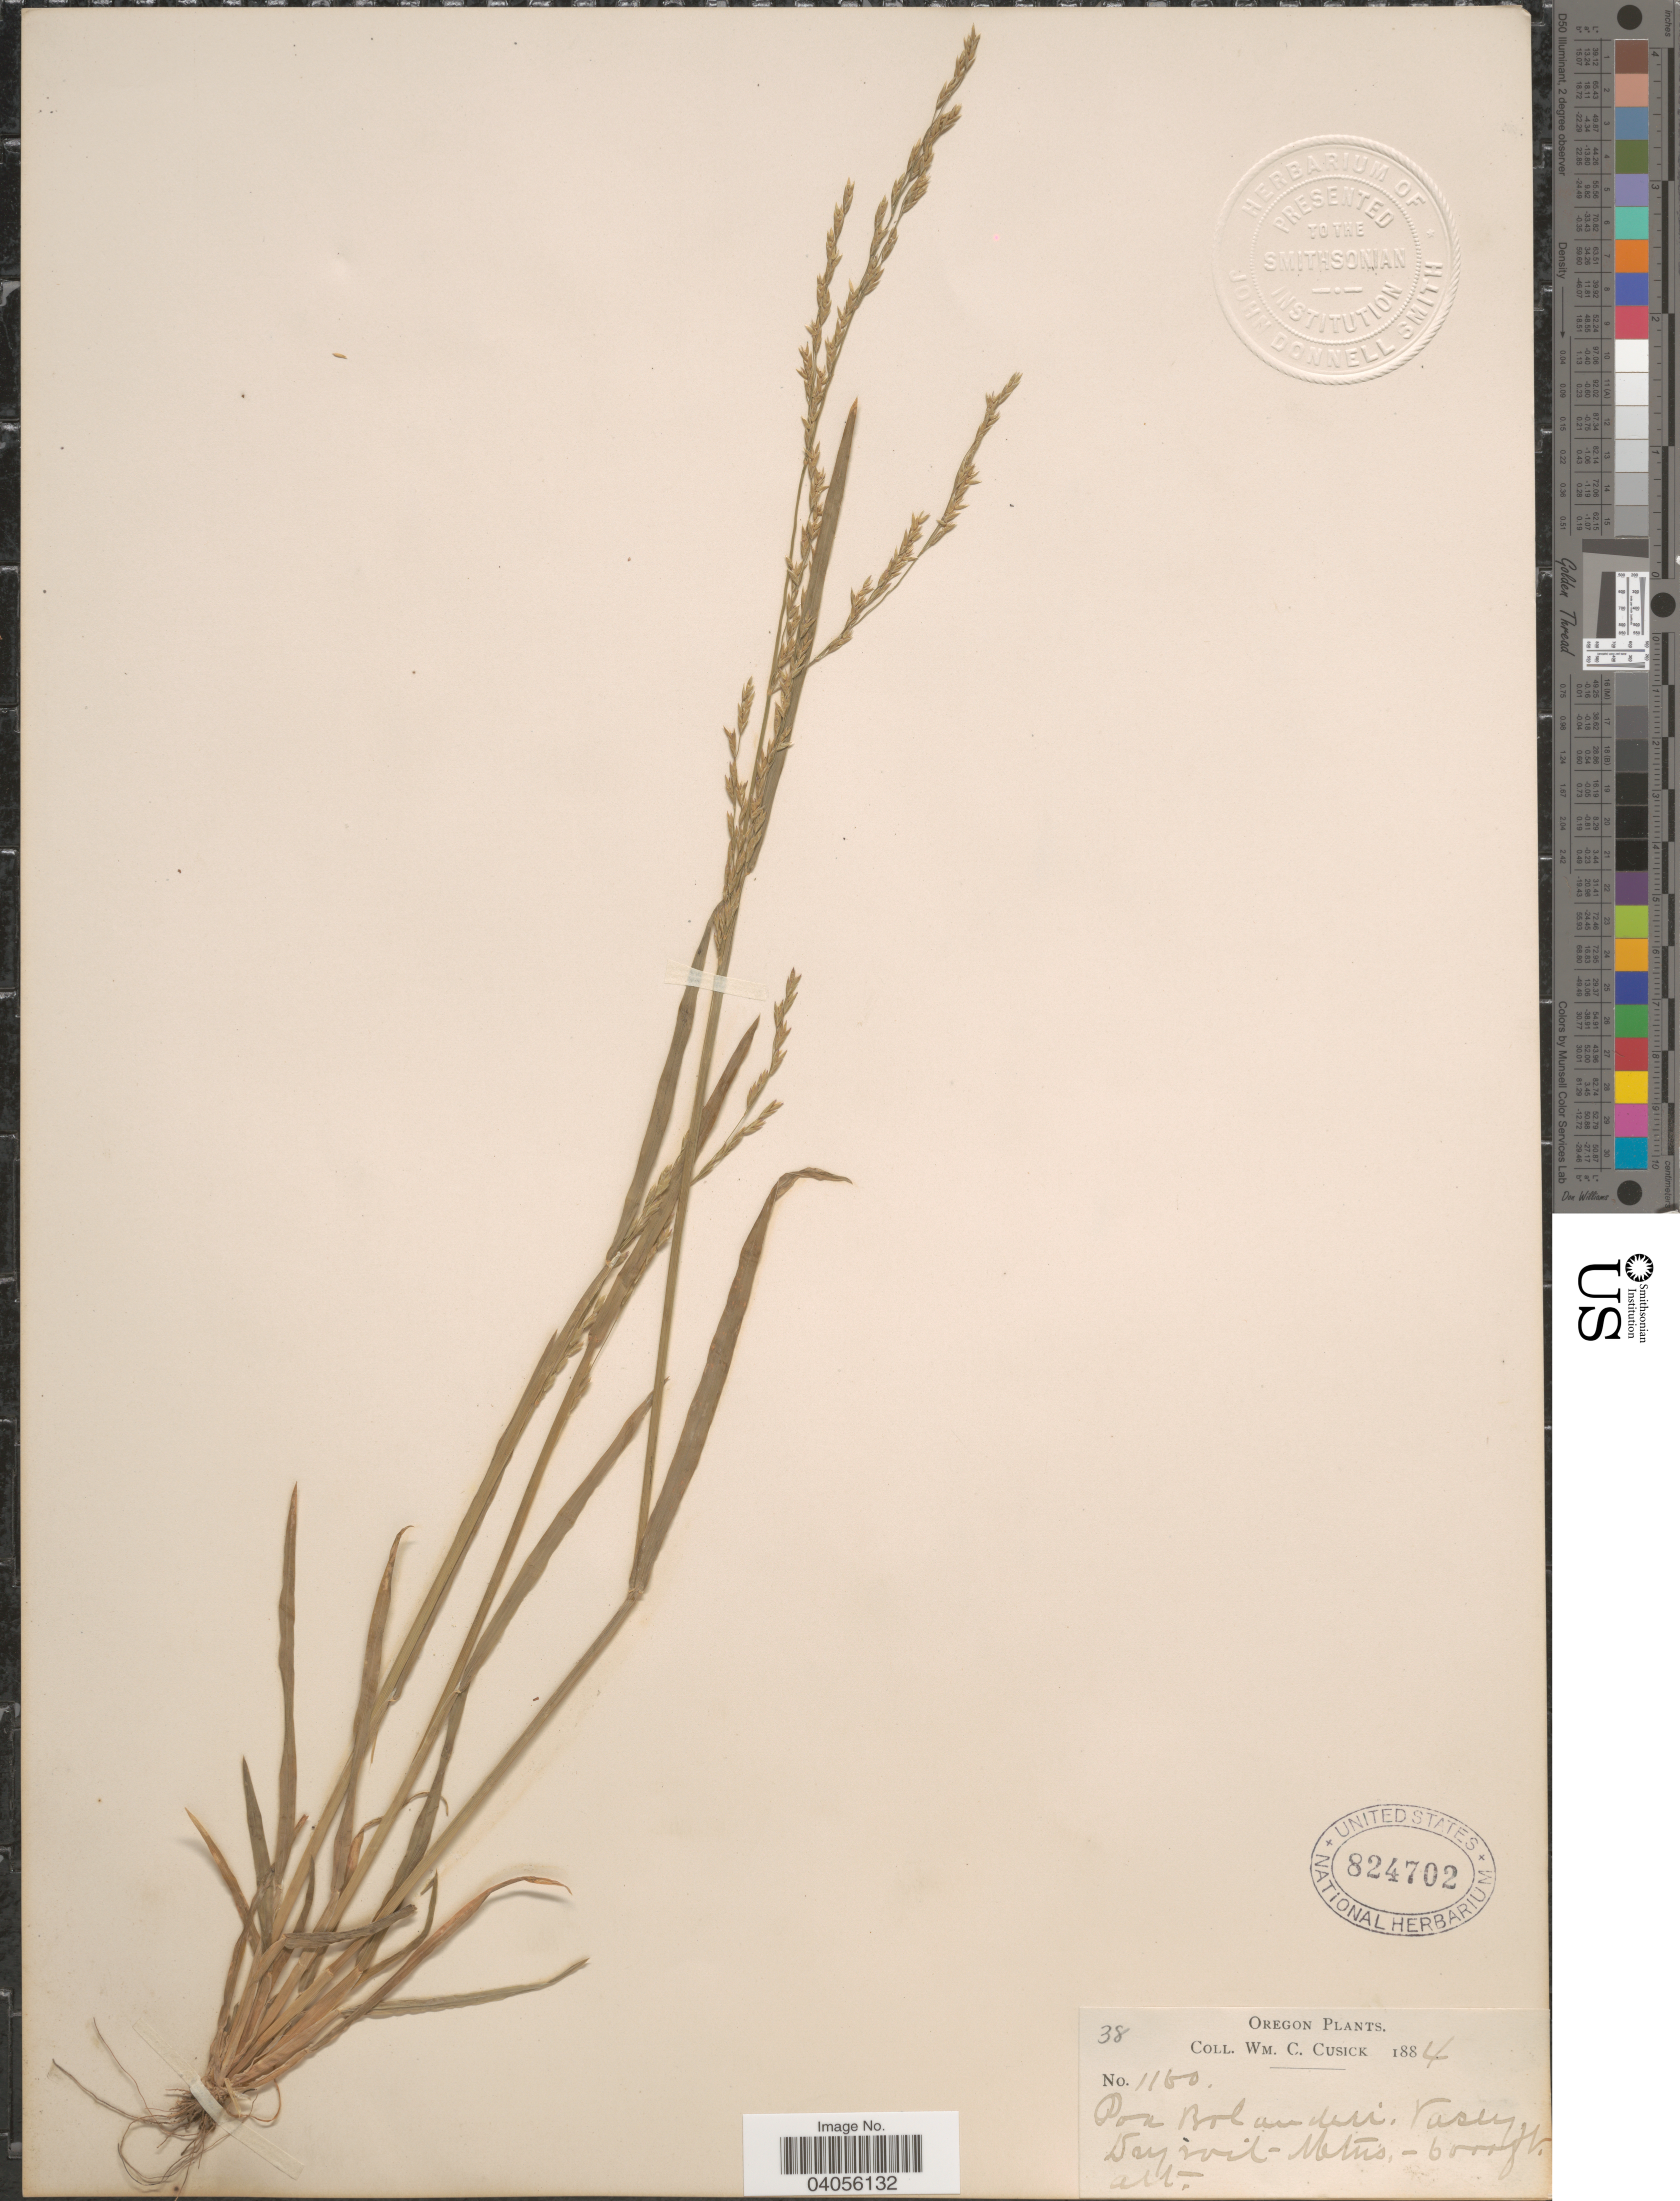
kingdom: Plantae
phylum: Tracheophyta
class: Liliopsida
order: Poales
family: Poaceae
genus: Poa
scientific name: Poa bolanderi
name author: Vasey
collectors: W. C. Cusick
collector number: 1160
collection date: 1884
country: United States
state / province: Oregon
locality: Dry soil Mtns.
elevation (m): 1829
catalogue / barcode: US 824702